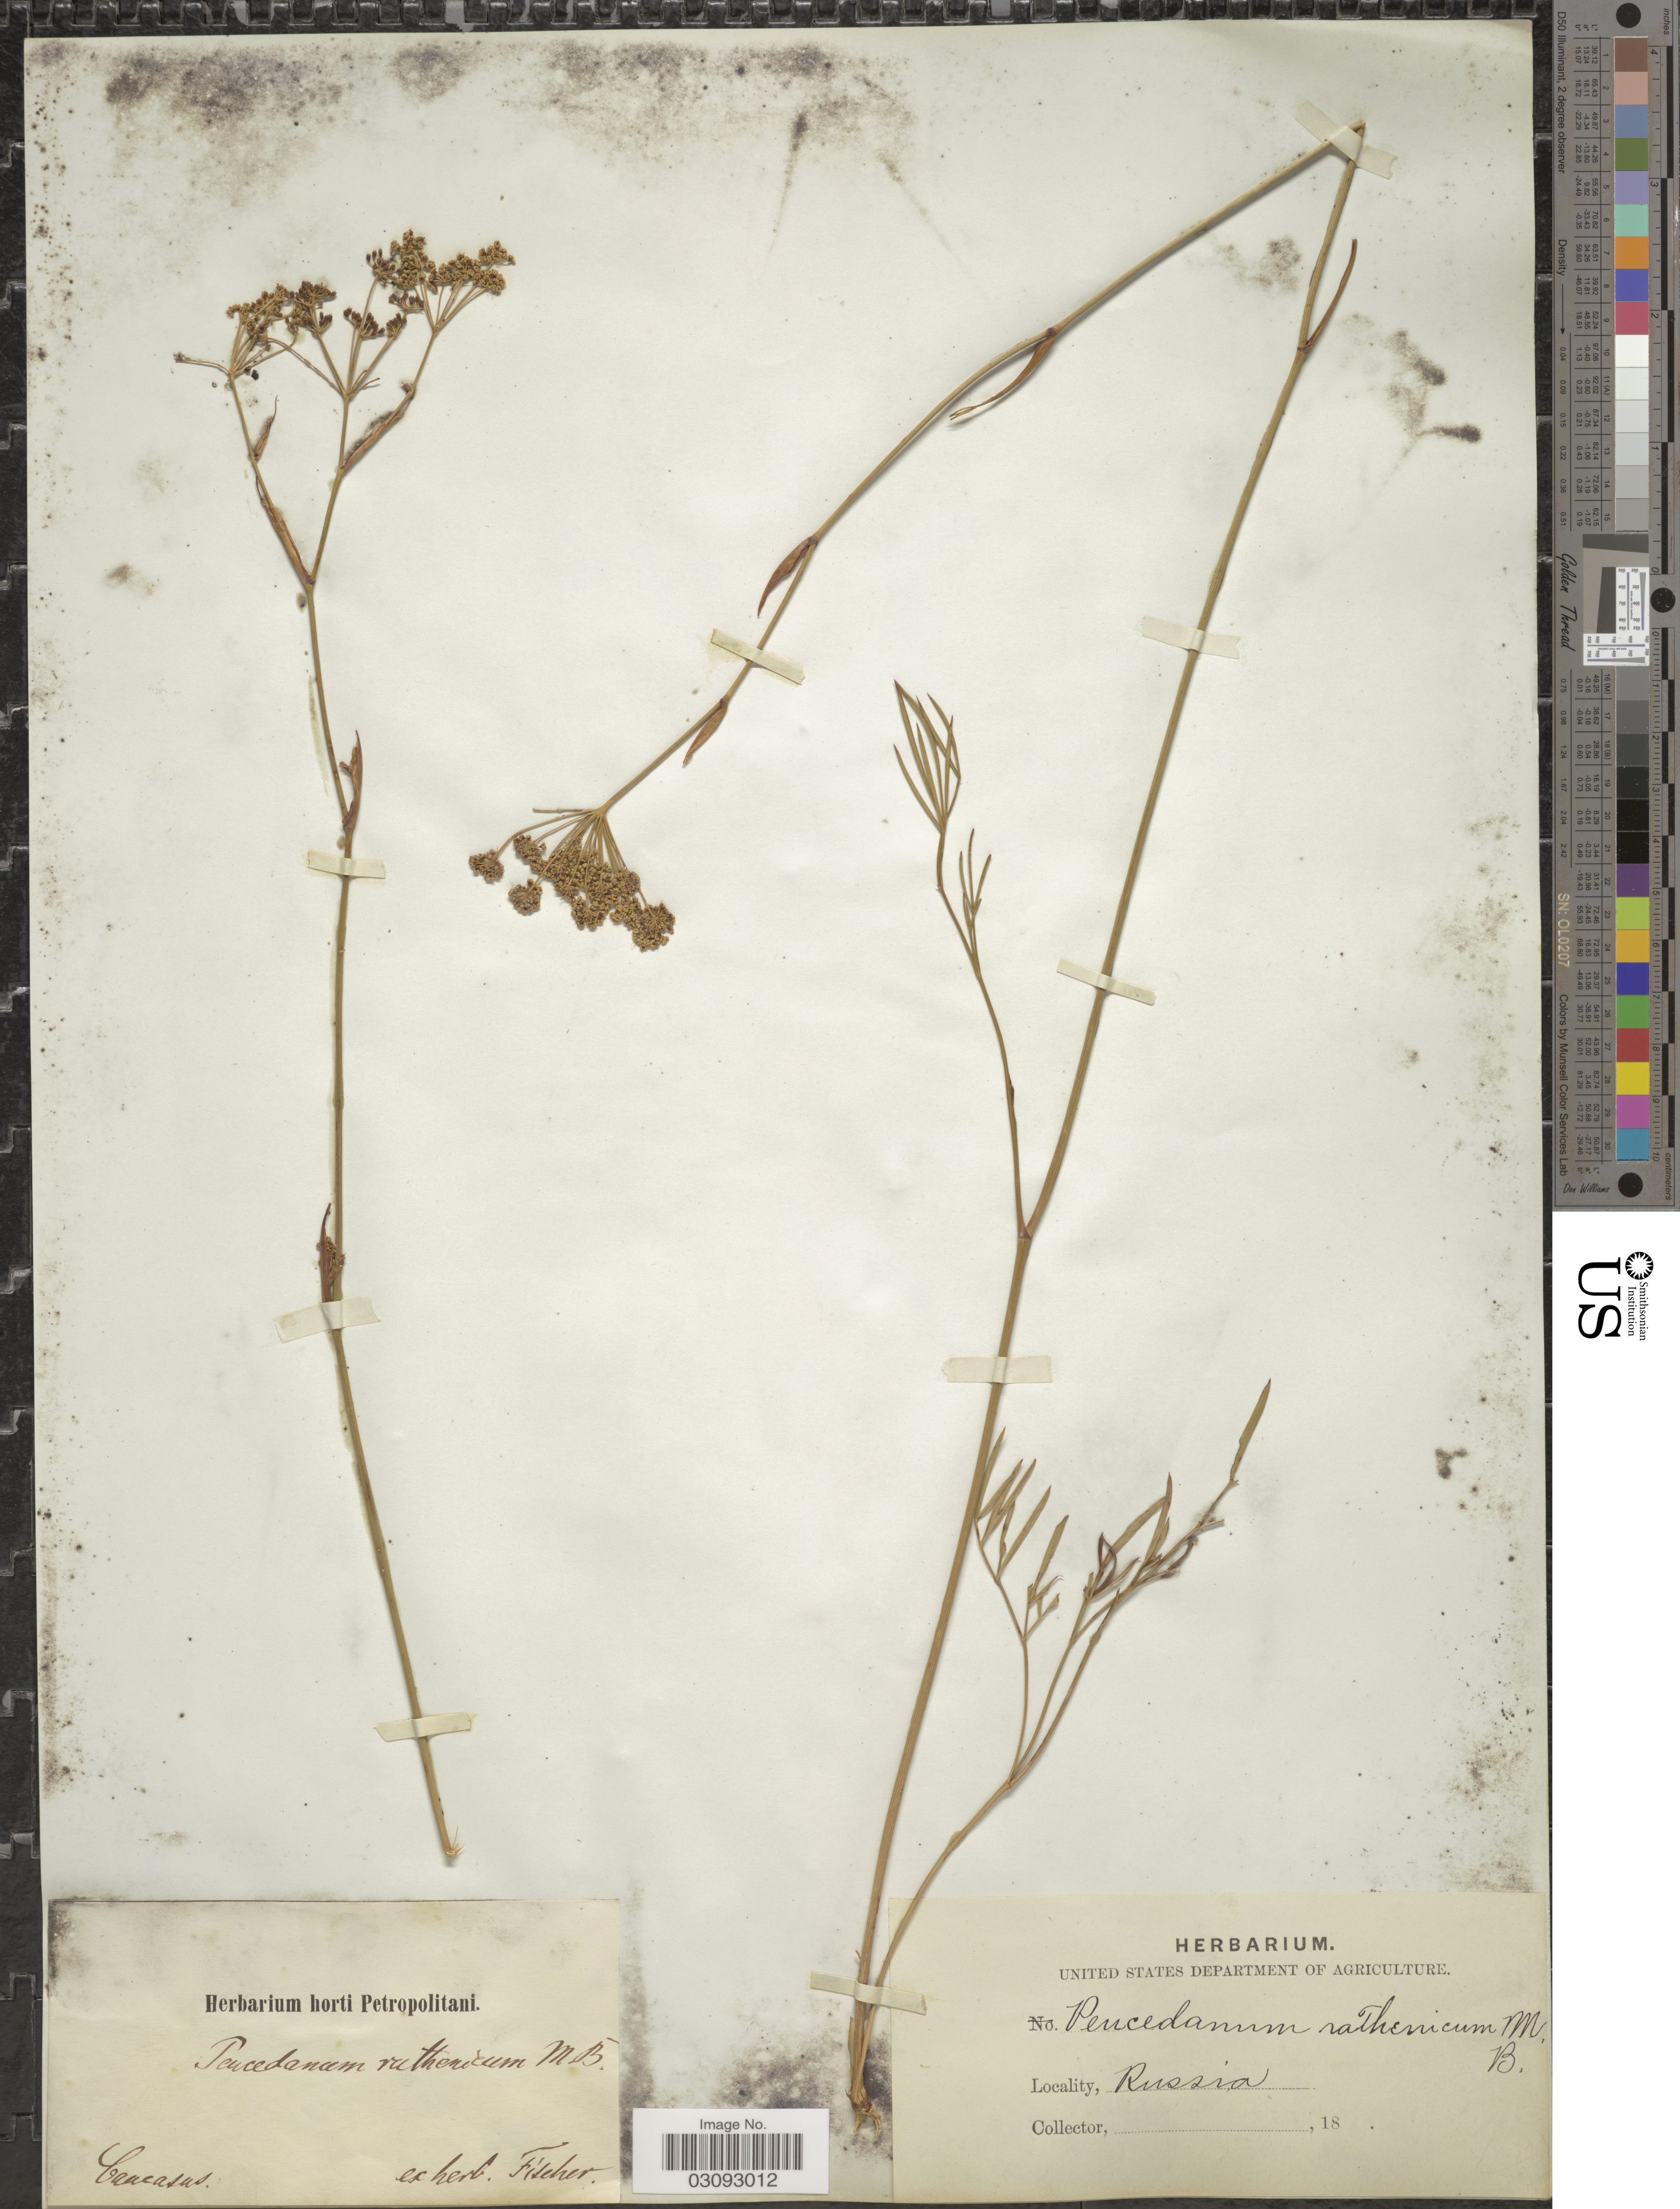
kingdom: Plantae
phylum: Tracheophyta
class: Magnoliopsida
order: Apiales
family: Apiaceae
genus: Peucedanum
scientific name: Peucedanum ruthenicum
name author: M. Bieb.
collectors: ex Herb. Fischer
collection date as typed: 18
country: Russian Federation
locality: Caucasus.